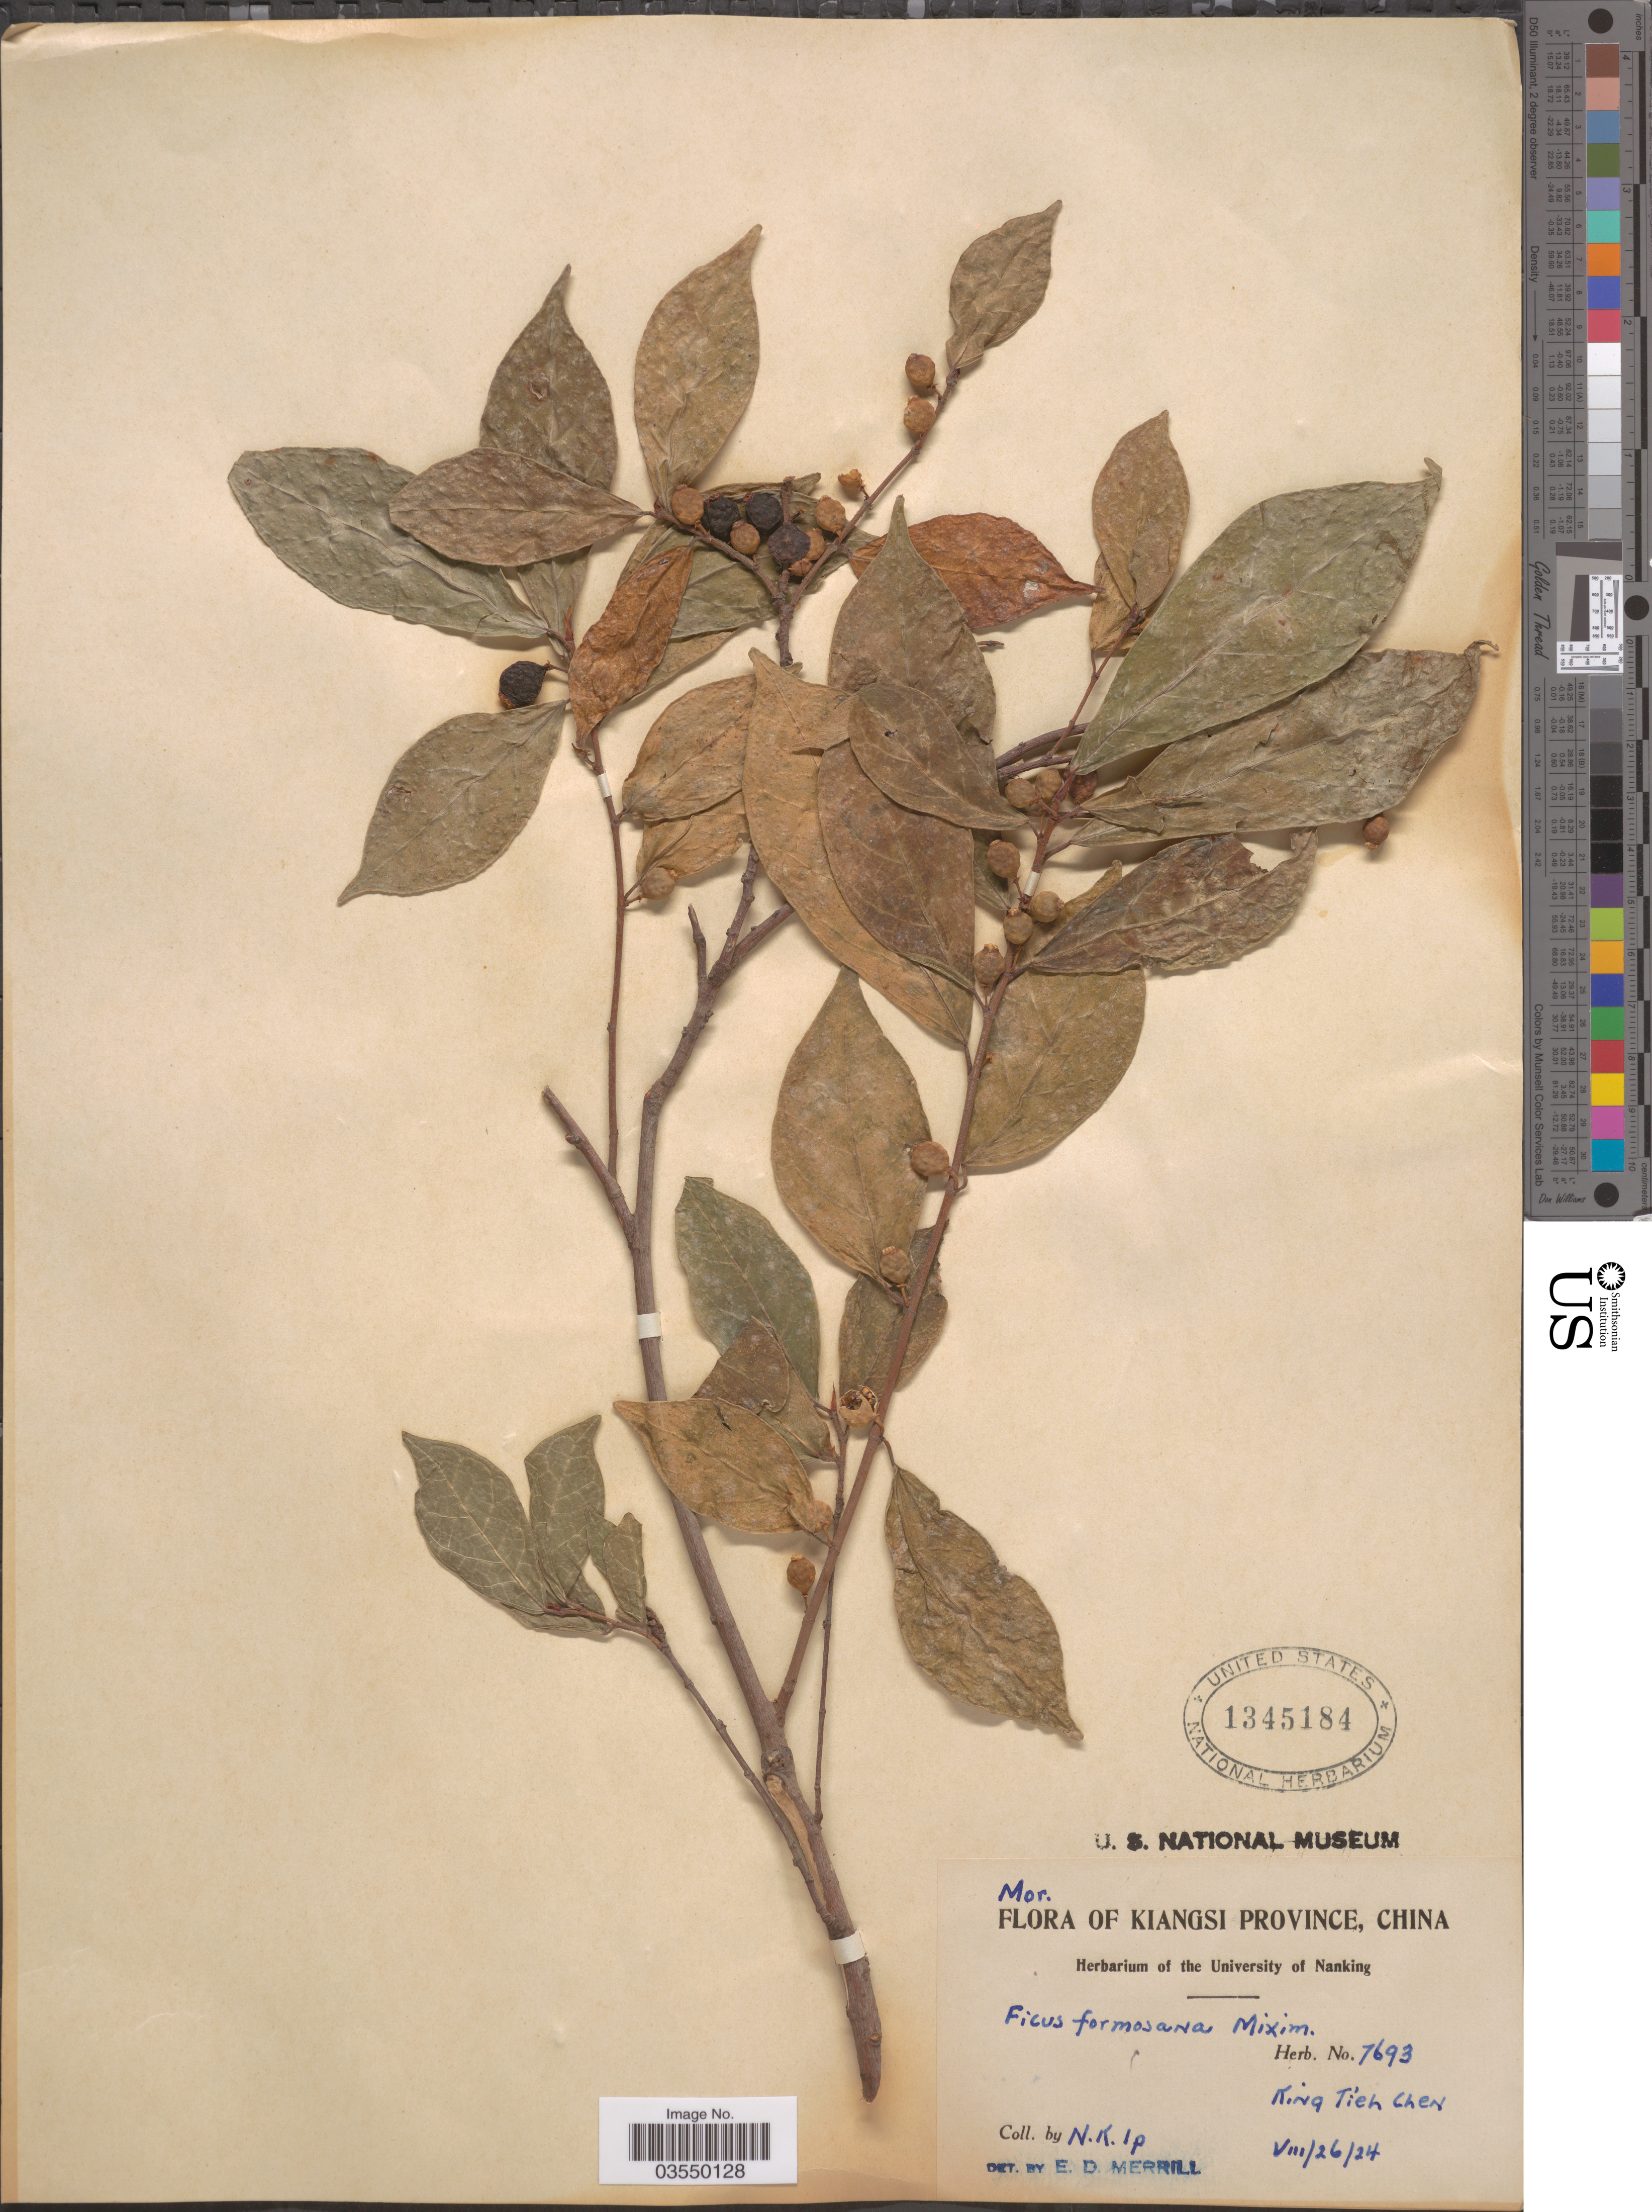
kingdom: Plantae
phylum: Tracheophyta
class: Magnoliopsida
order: Rosales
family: Moraceae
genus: Ficus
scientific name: Ficus formosana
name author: Maxim.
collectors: N. Ip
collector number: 7693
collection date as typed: Transcribed d/m/y: 26/8/24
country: China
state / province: Jiangxi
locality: Kiangsi Province. King Ti'eh Chen.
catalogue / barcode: US 1345184